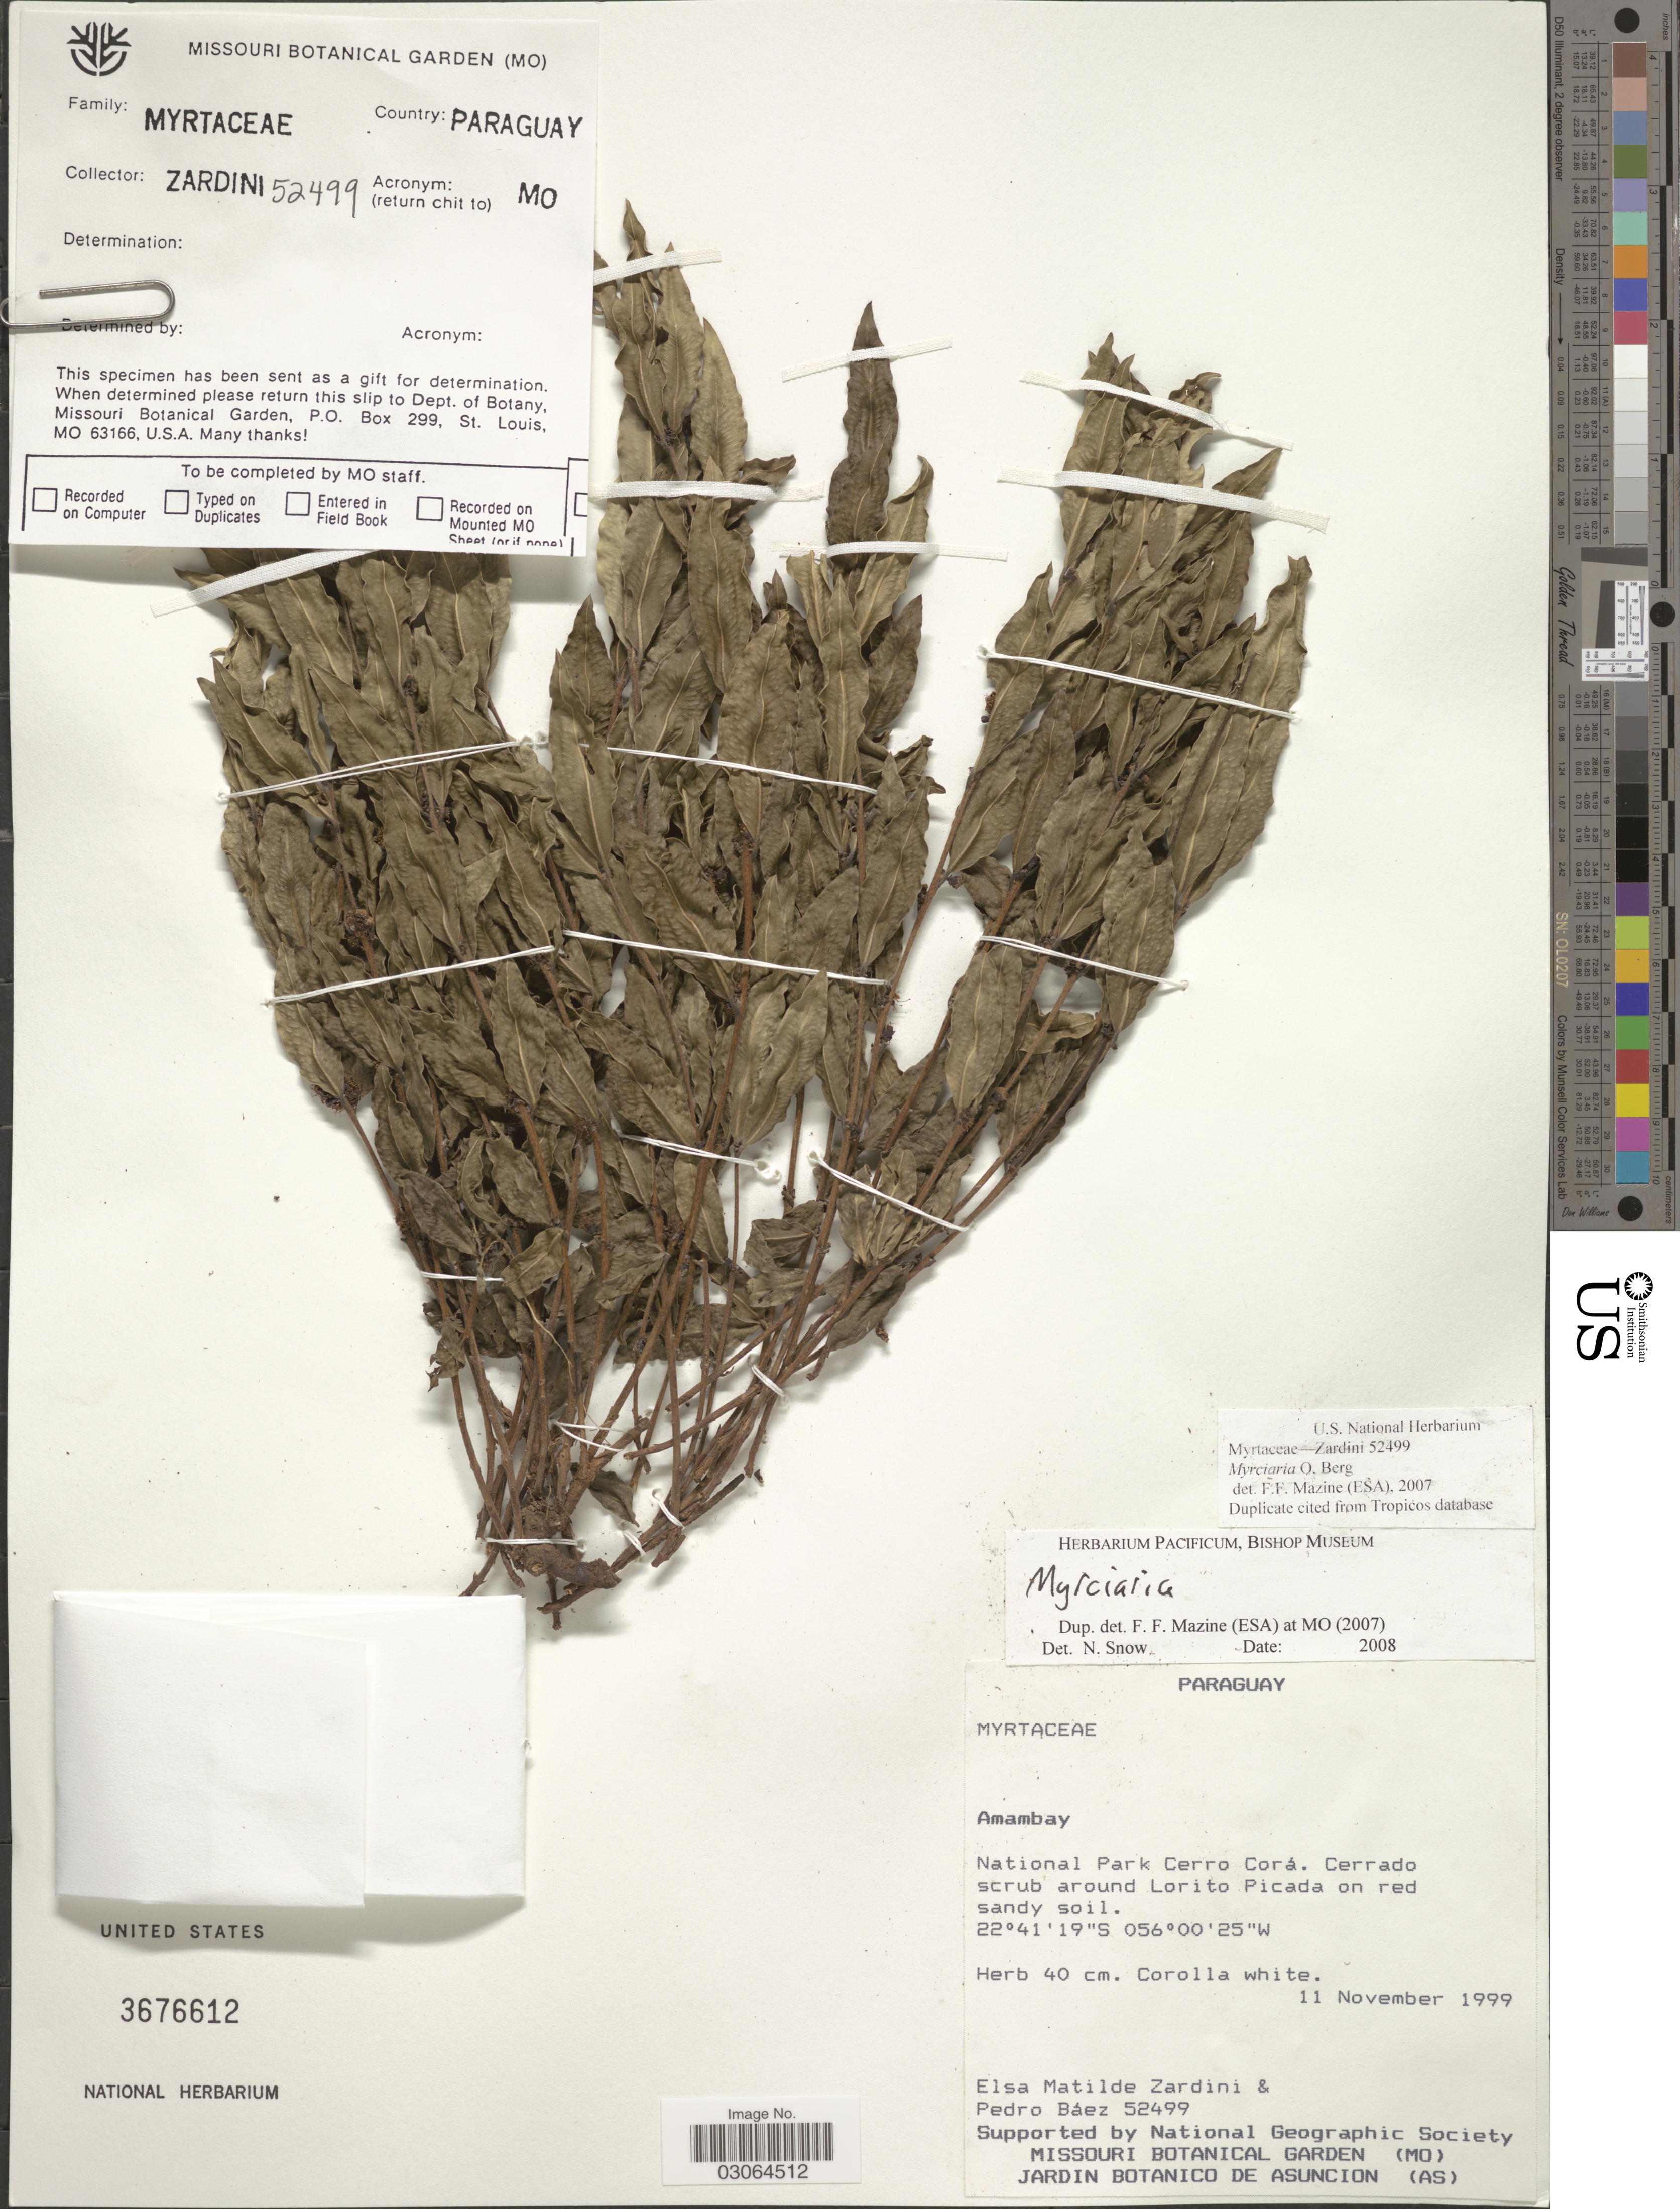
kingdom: Plantae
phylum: Tracheophyta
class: Magnoliopsida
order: Myrtales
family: Myrtaceae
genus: Myrciaria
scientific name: Myrciaria sp.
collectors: E. M. Zardini & P. Báez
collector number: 52499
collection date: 1999-11-11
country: Paraguay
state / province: Amambay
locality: National Park Cerro Corá. Cerrado scrub around Lorito Picada on red sandy soil.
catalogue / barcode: US 3676612